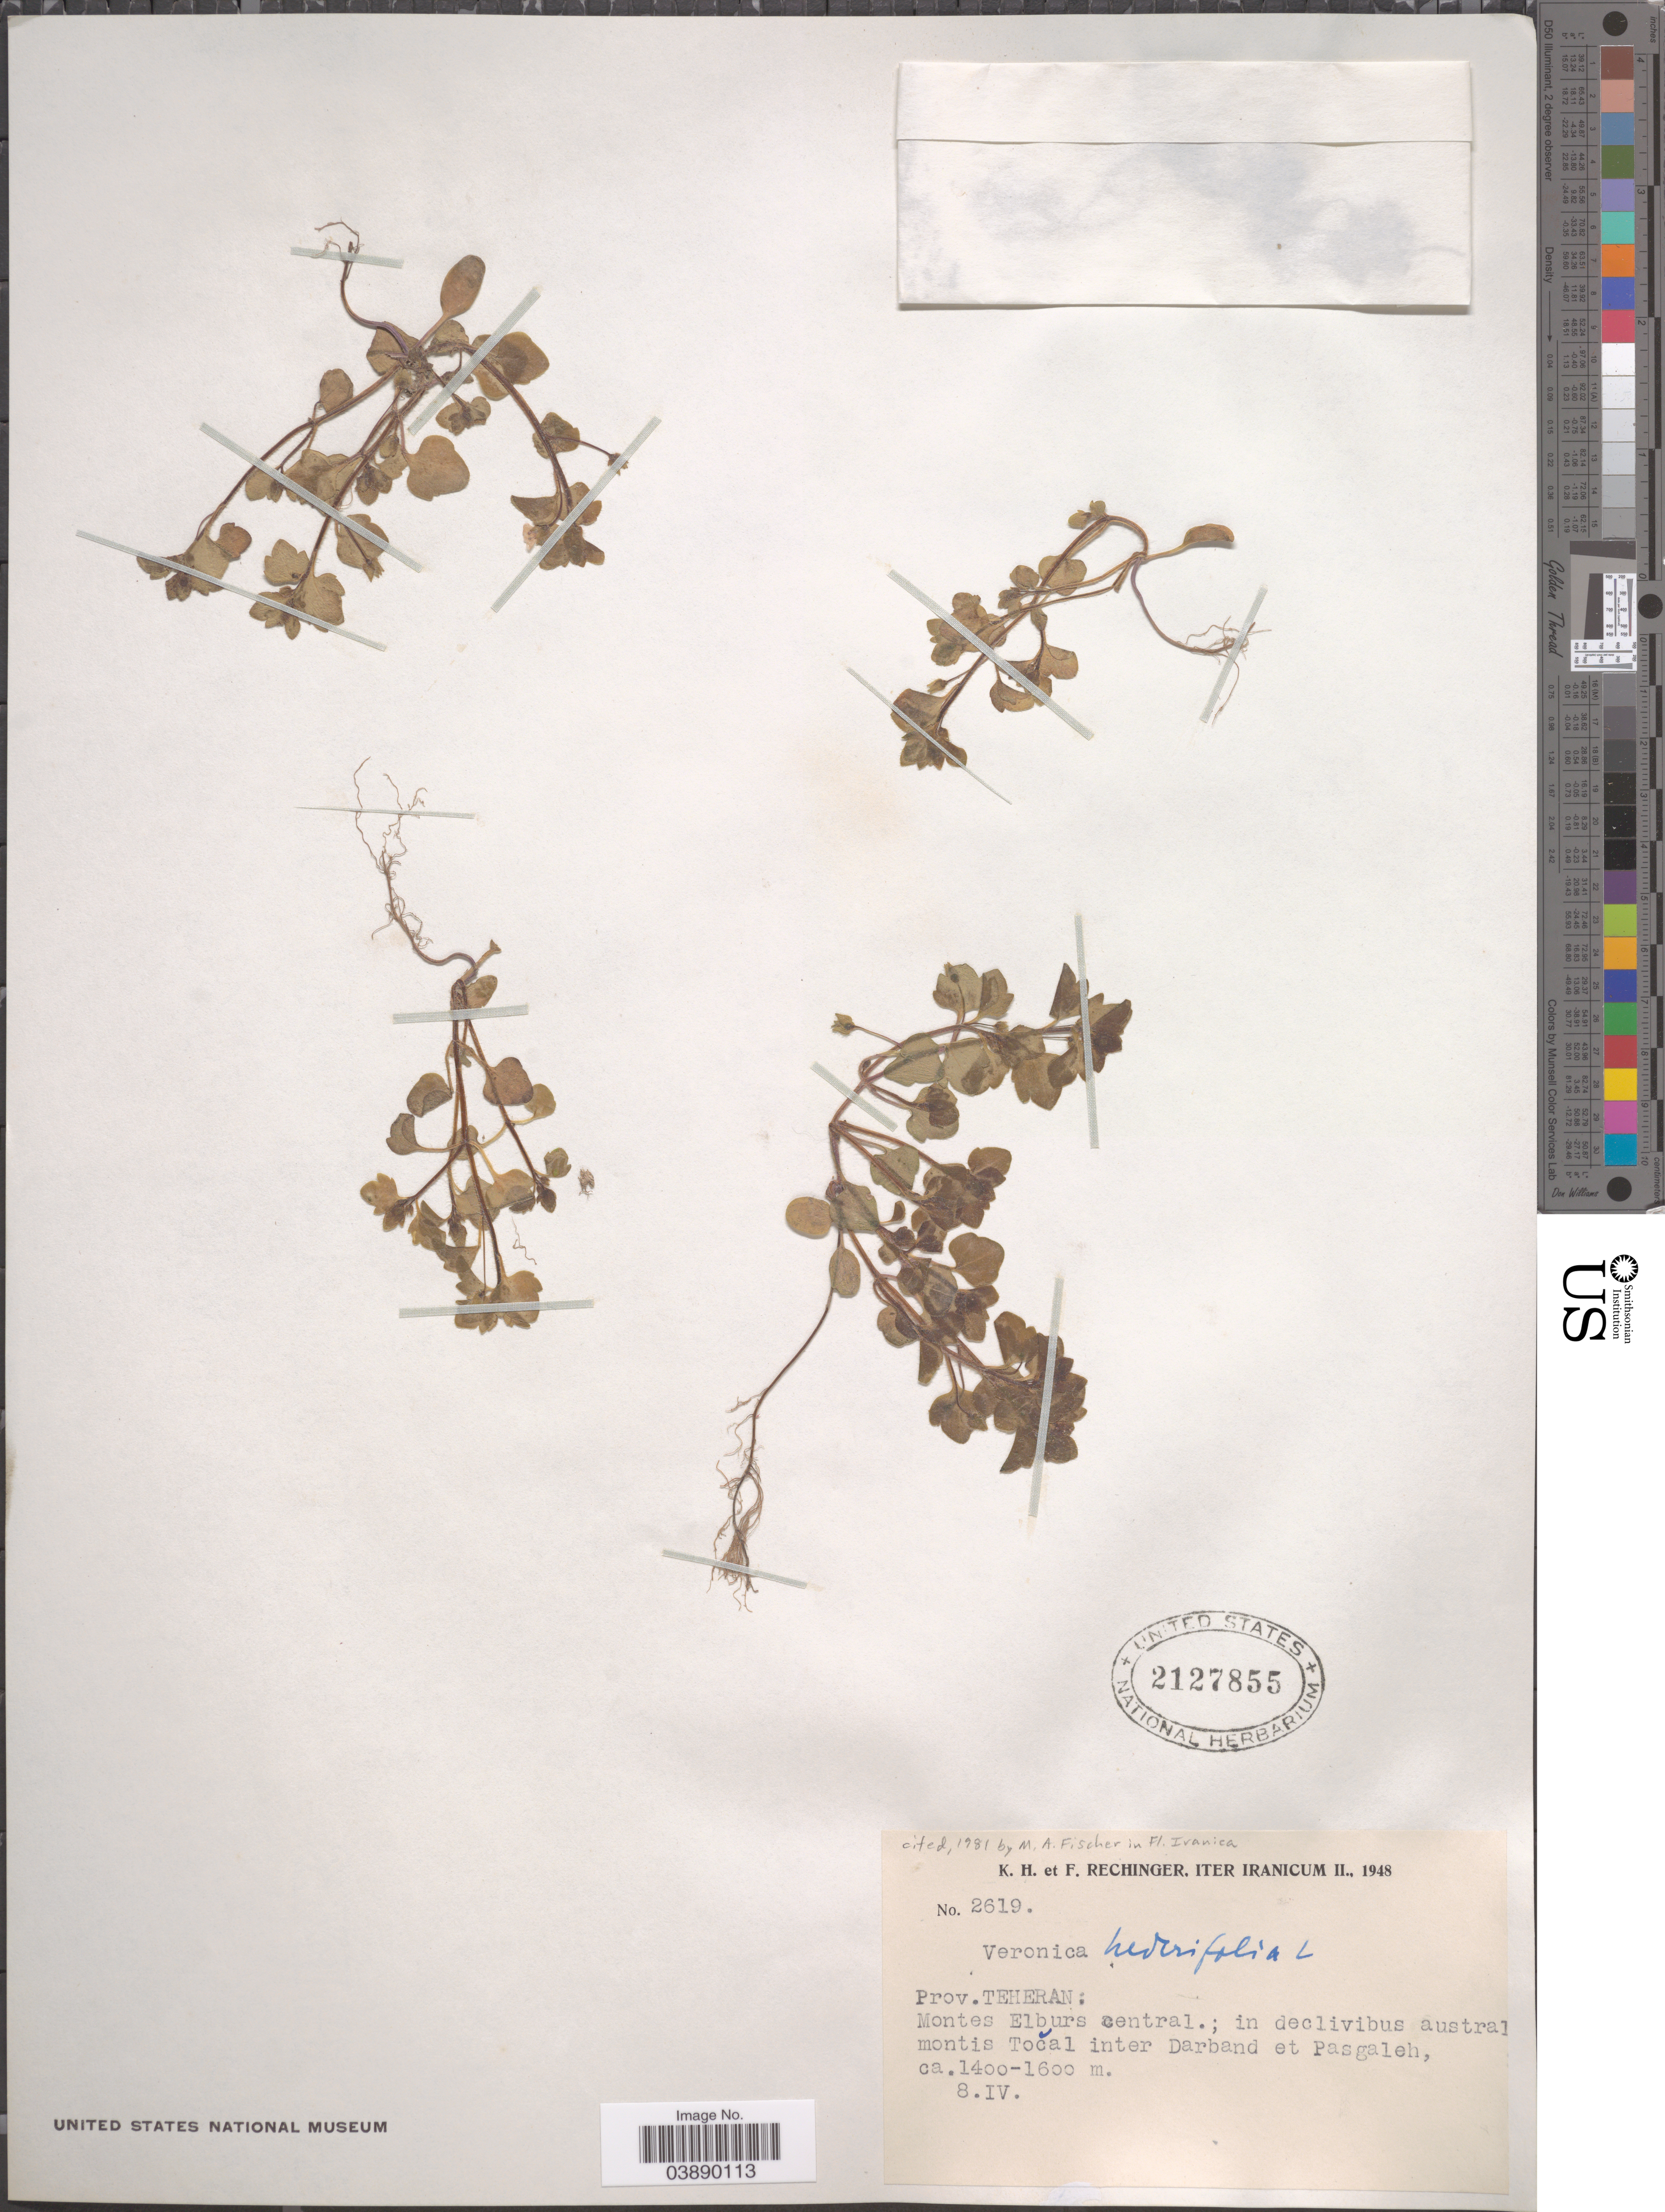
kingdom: Plantae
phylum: Tracheophyta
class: Magnoliopsida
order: Lamiales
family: Plantaginaceae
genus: Veronica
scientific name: Veronica hederifolia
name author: L.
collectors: K. H. Rechinger & F. Rechinger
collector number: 2619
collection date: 1948-04-08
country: Iran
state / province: Tehran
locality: Prov. Teheran: Montes Elburs central.; in declivibus austral montis Točal inter Darband et Pasgaleh.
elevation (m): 1400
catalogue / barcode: US 2127855